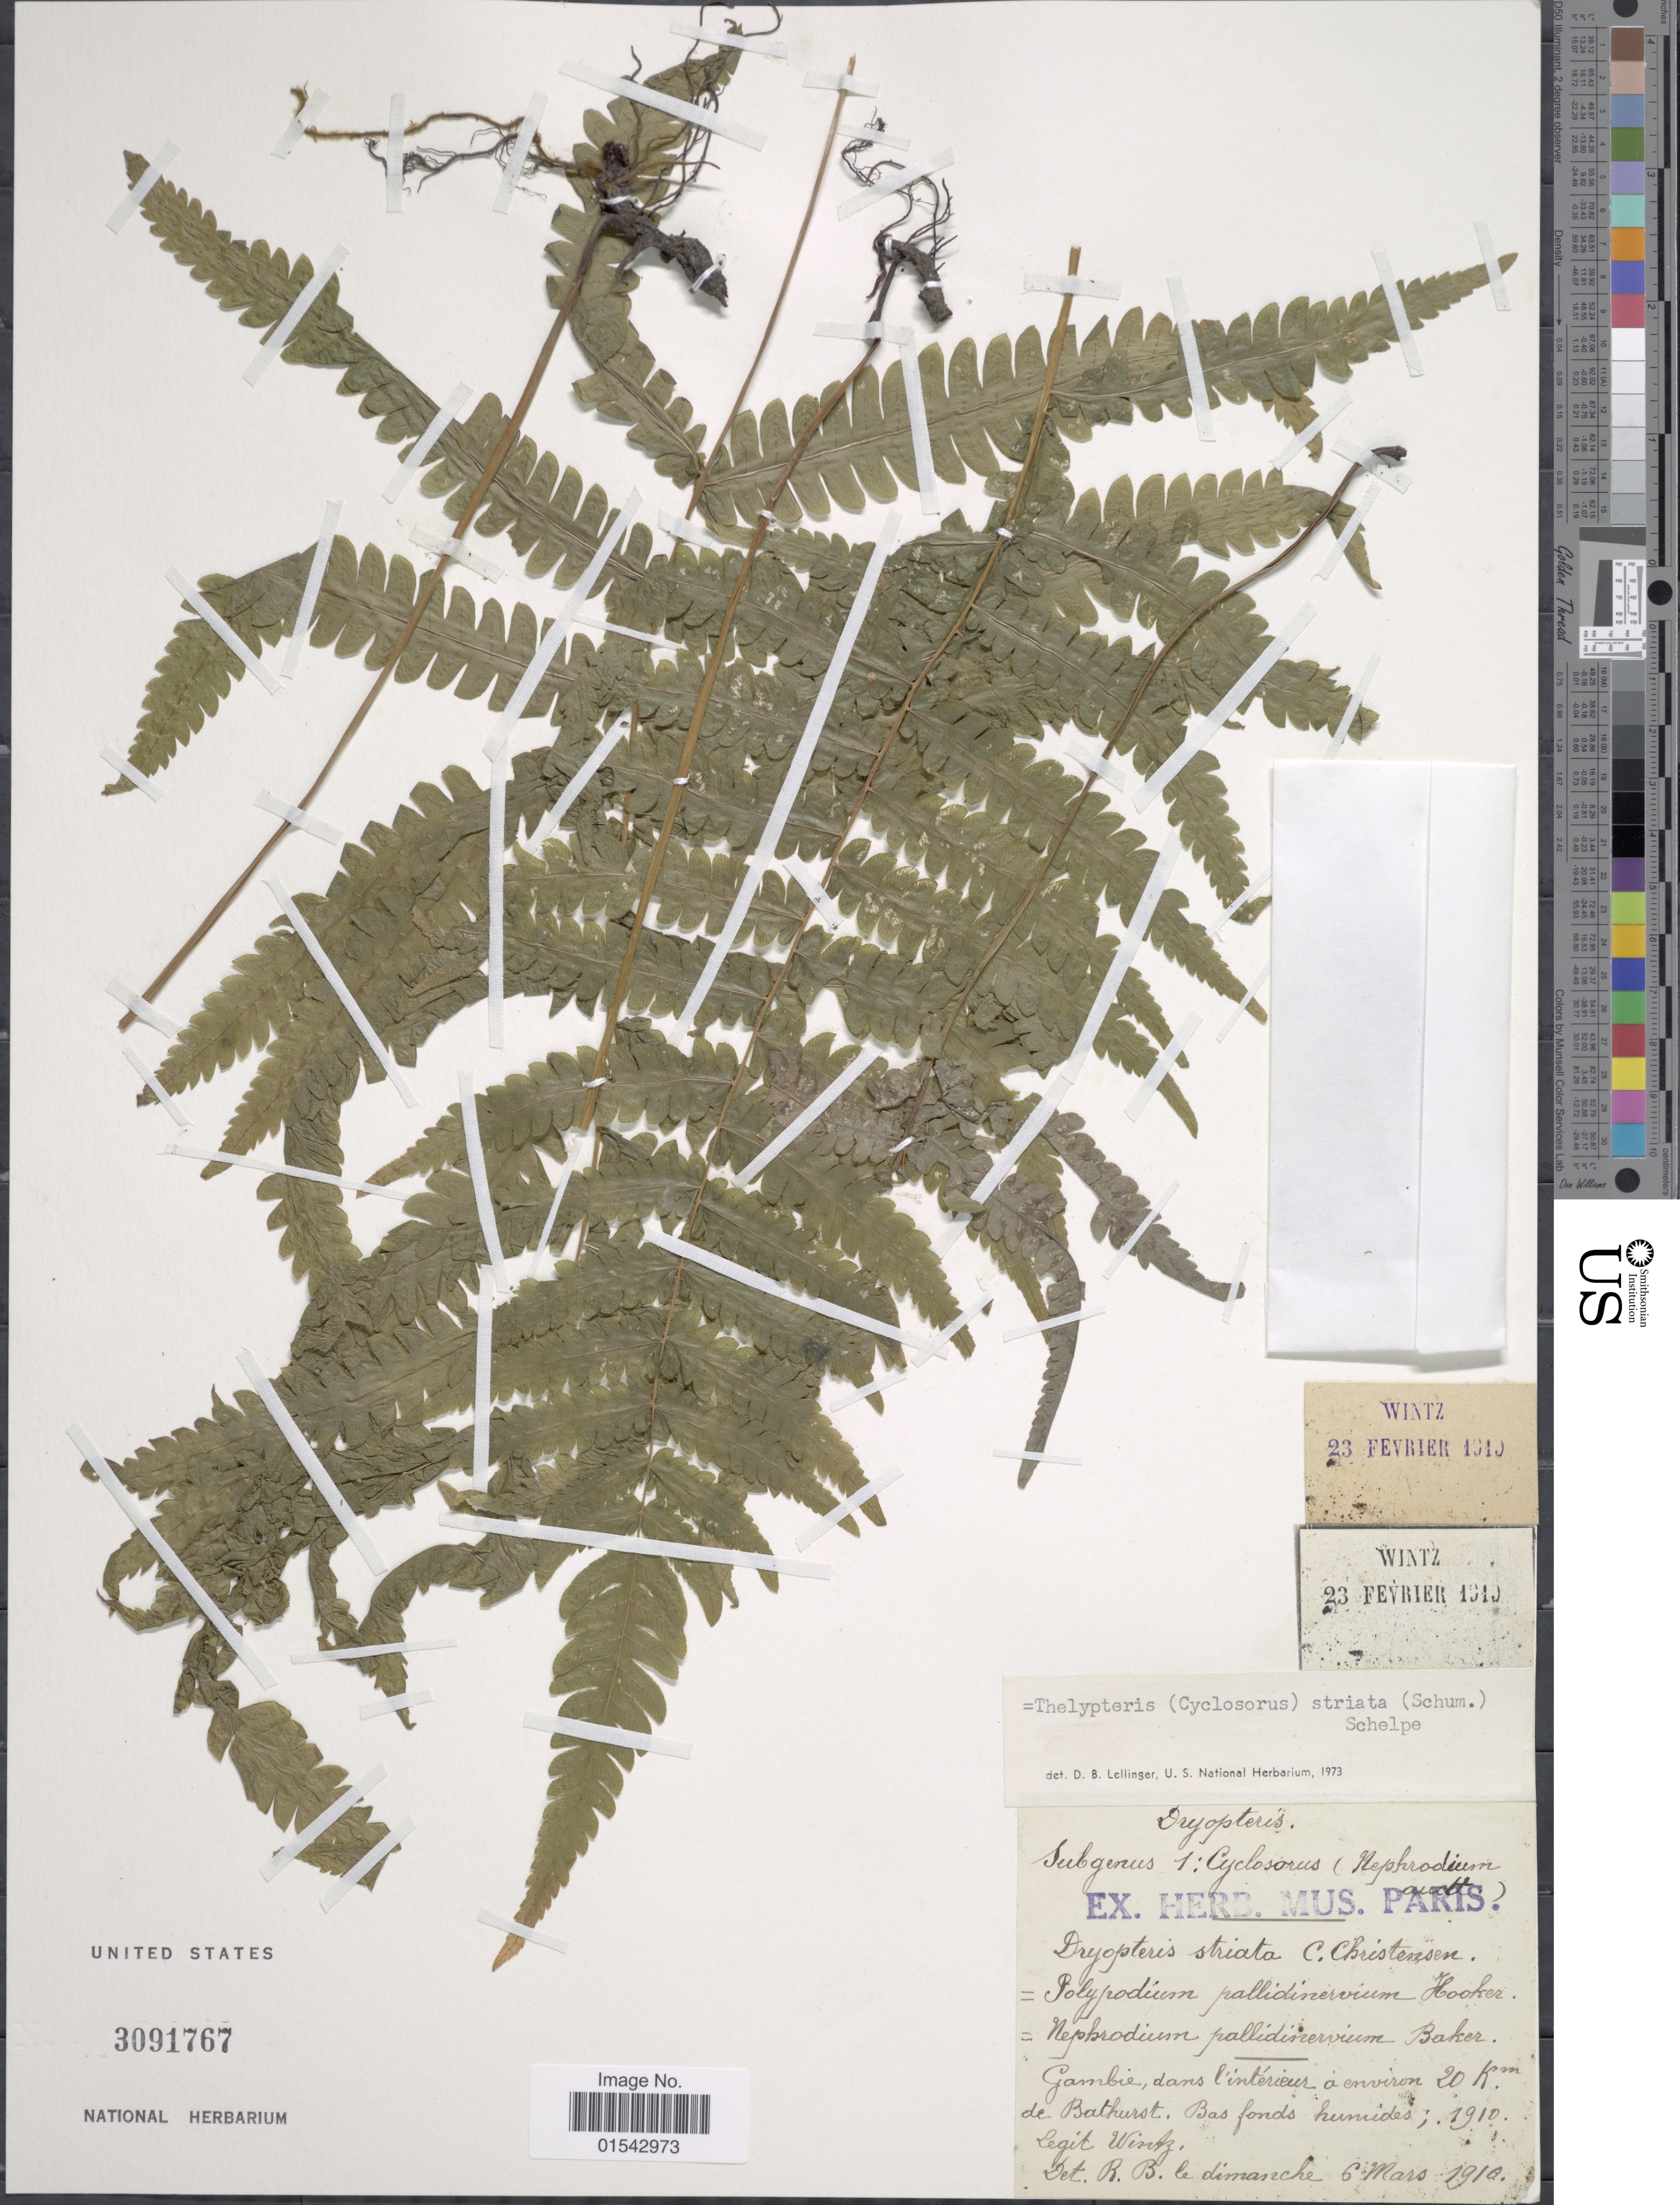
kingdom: Plantae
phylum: Tracheophyta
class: Polypodiopsida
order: Polypodiales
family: Thelypteridaceae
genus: Cyclosorus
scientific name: Cyclosorus interruptus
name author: (Willd.) H. Itô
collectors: Wintz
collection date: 1910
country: Gambia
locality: Gambie, dans línterieur a environ 20 Km de Bathurst, Bas fonds humides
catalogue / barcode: US 3091767